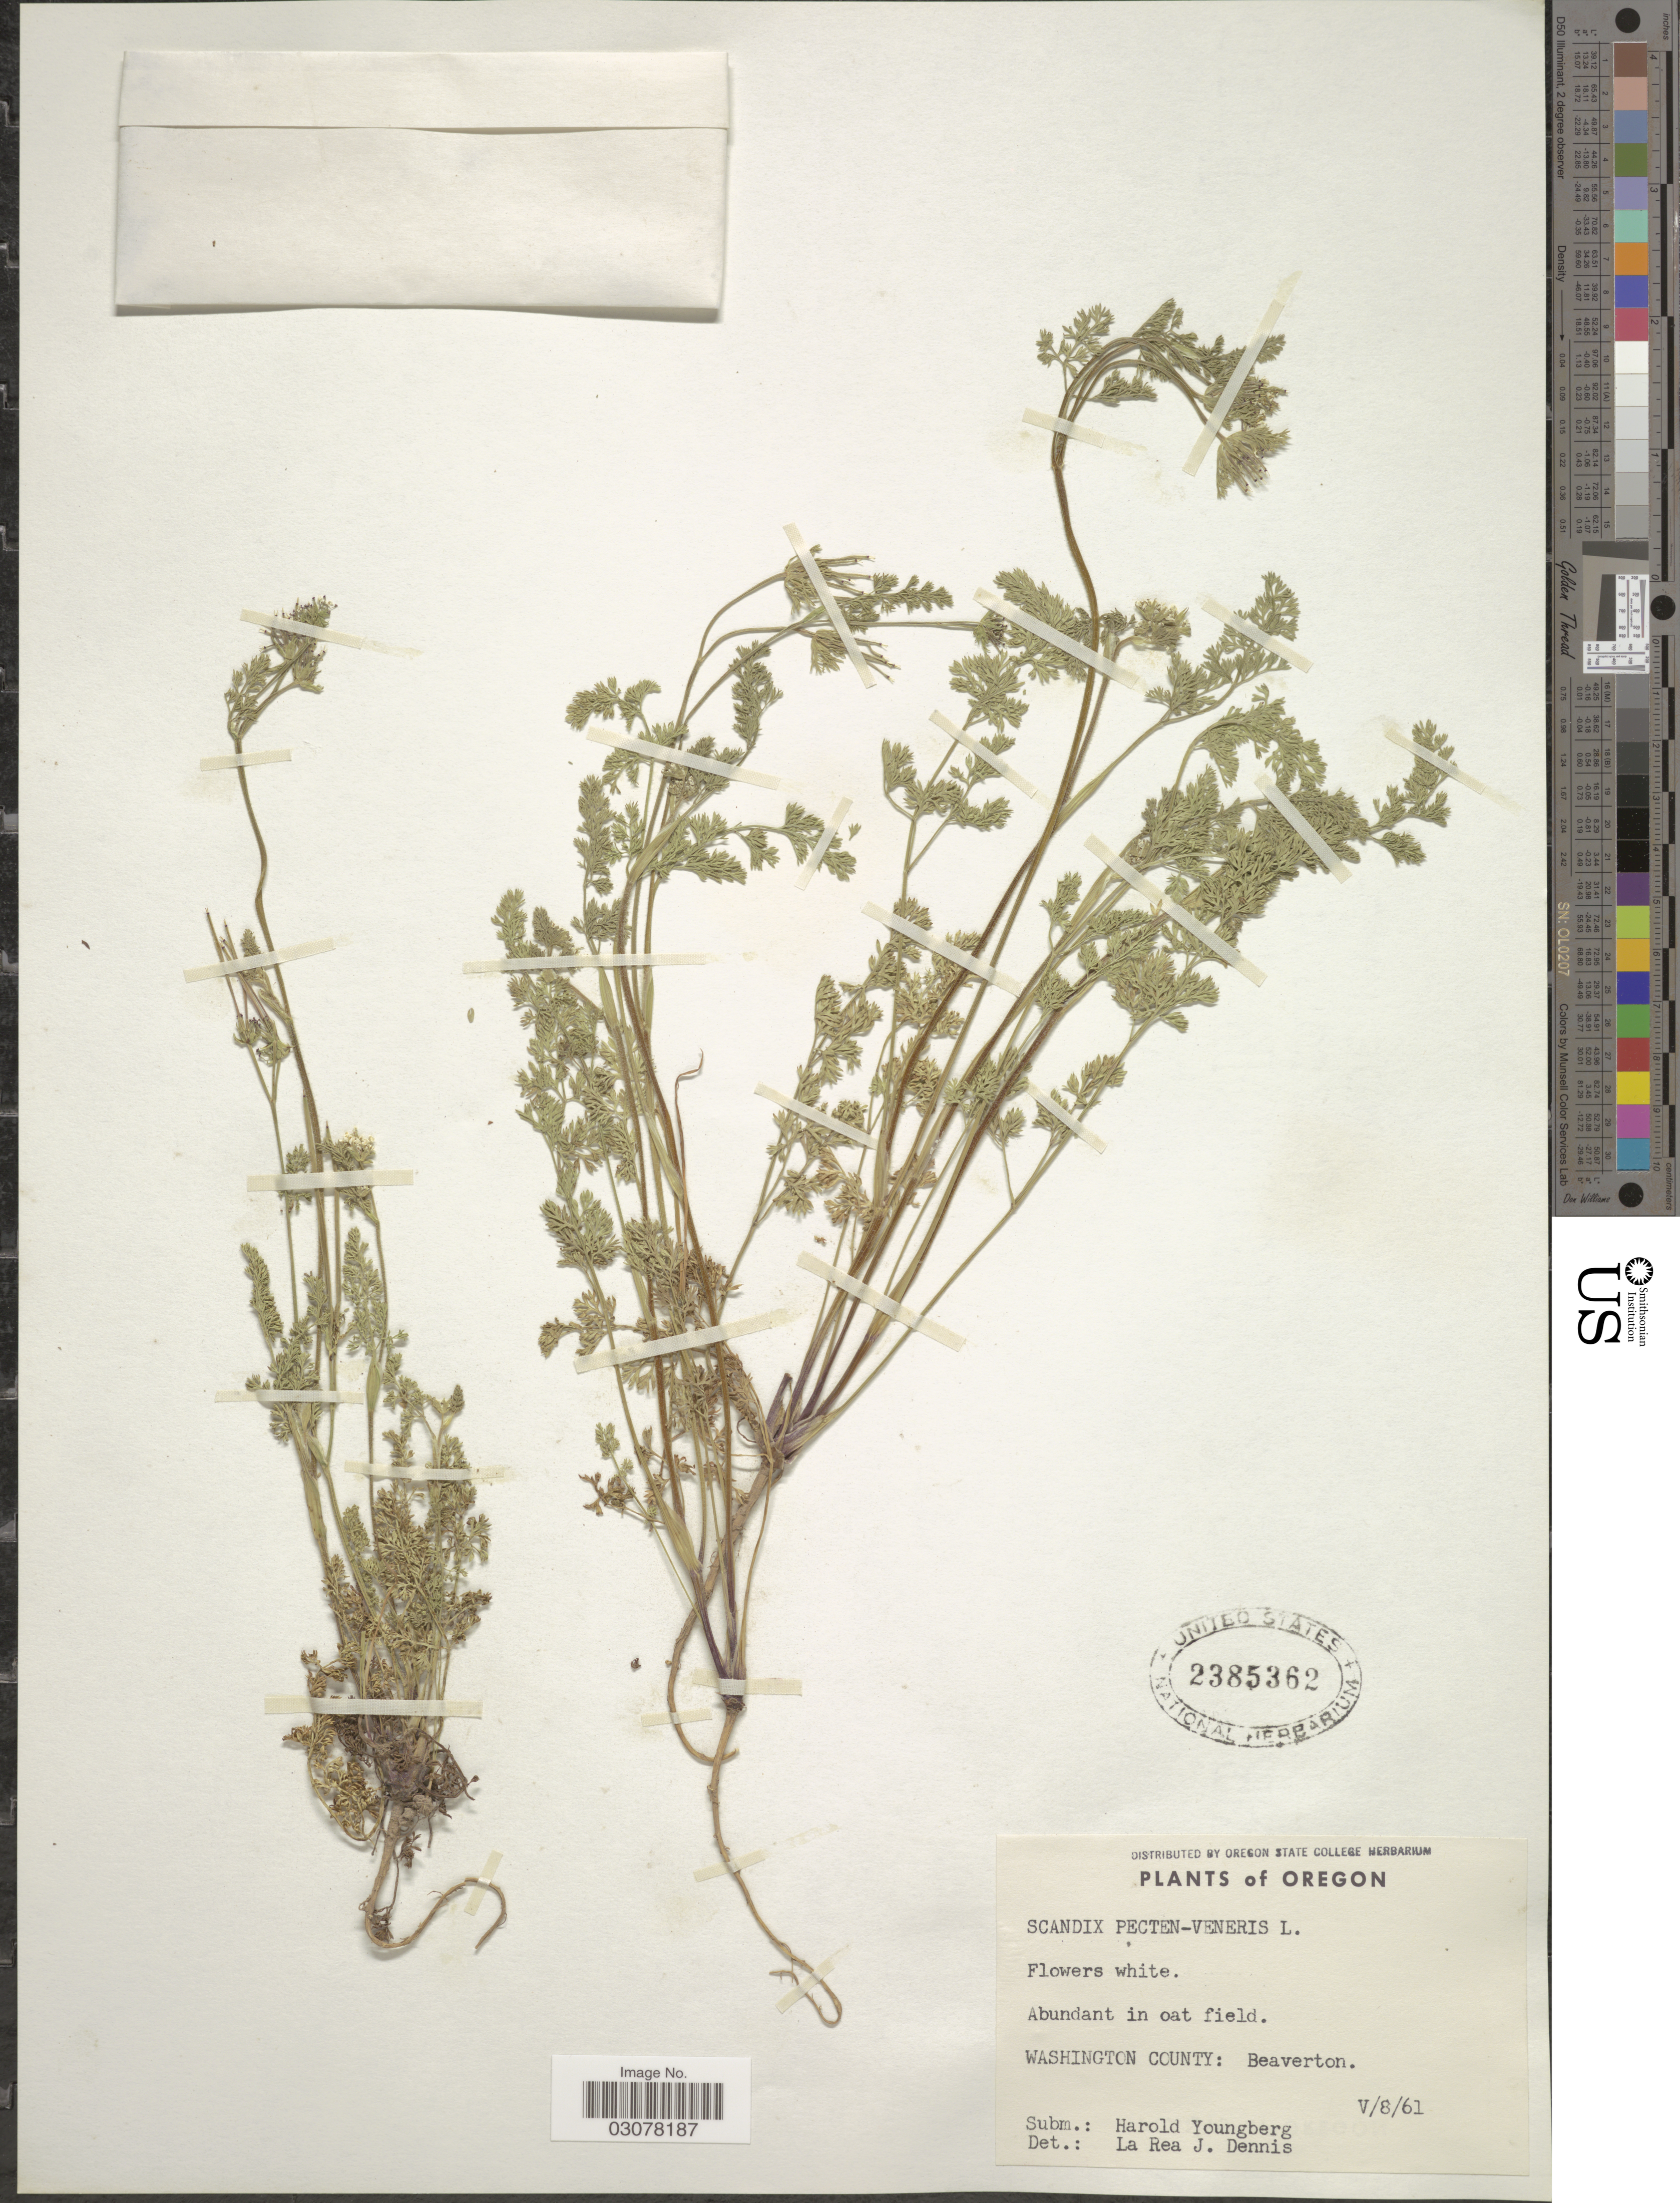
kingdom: Plantae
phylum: Tracheophyta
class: Magnoliopsida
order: Apiales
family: Apiaceae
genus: Scandix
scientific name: Scandix pecten-veneris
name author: L.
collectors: H. Youngberg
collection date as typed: Transcribed d/m/y: 8/5/61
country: United States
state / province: Oregon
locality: Washington County: Beaverton.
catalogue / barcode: US 2385362